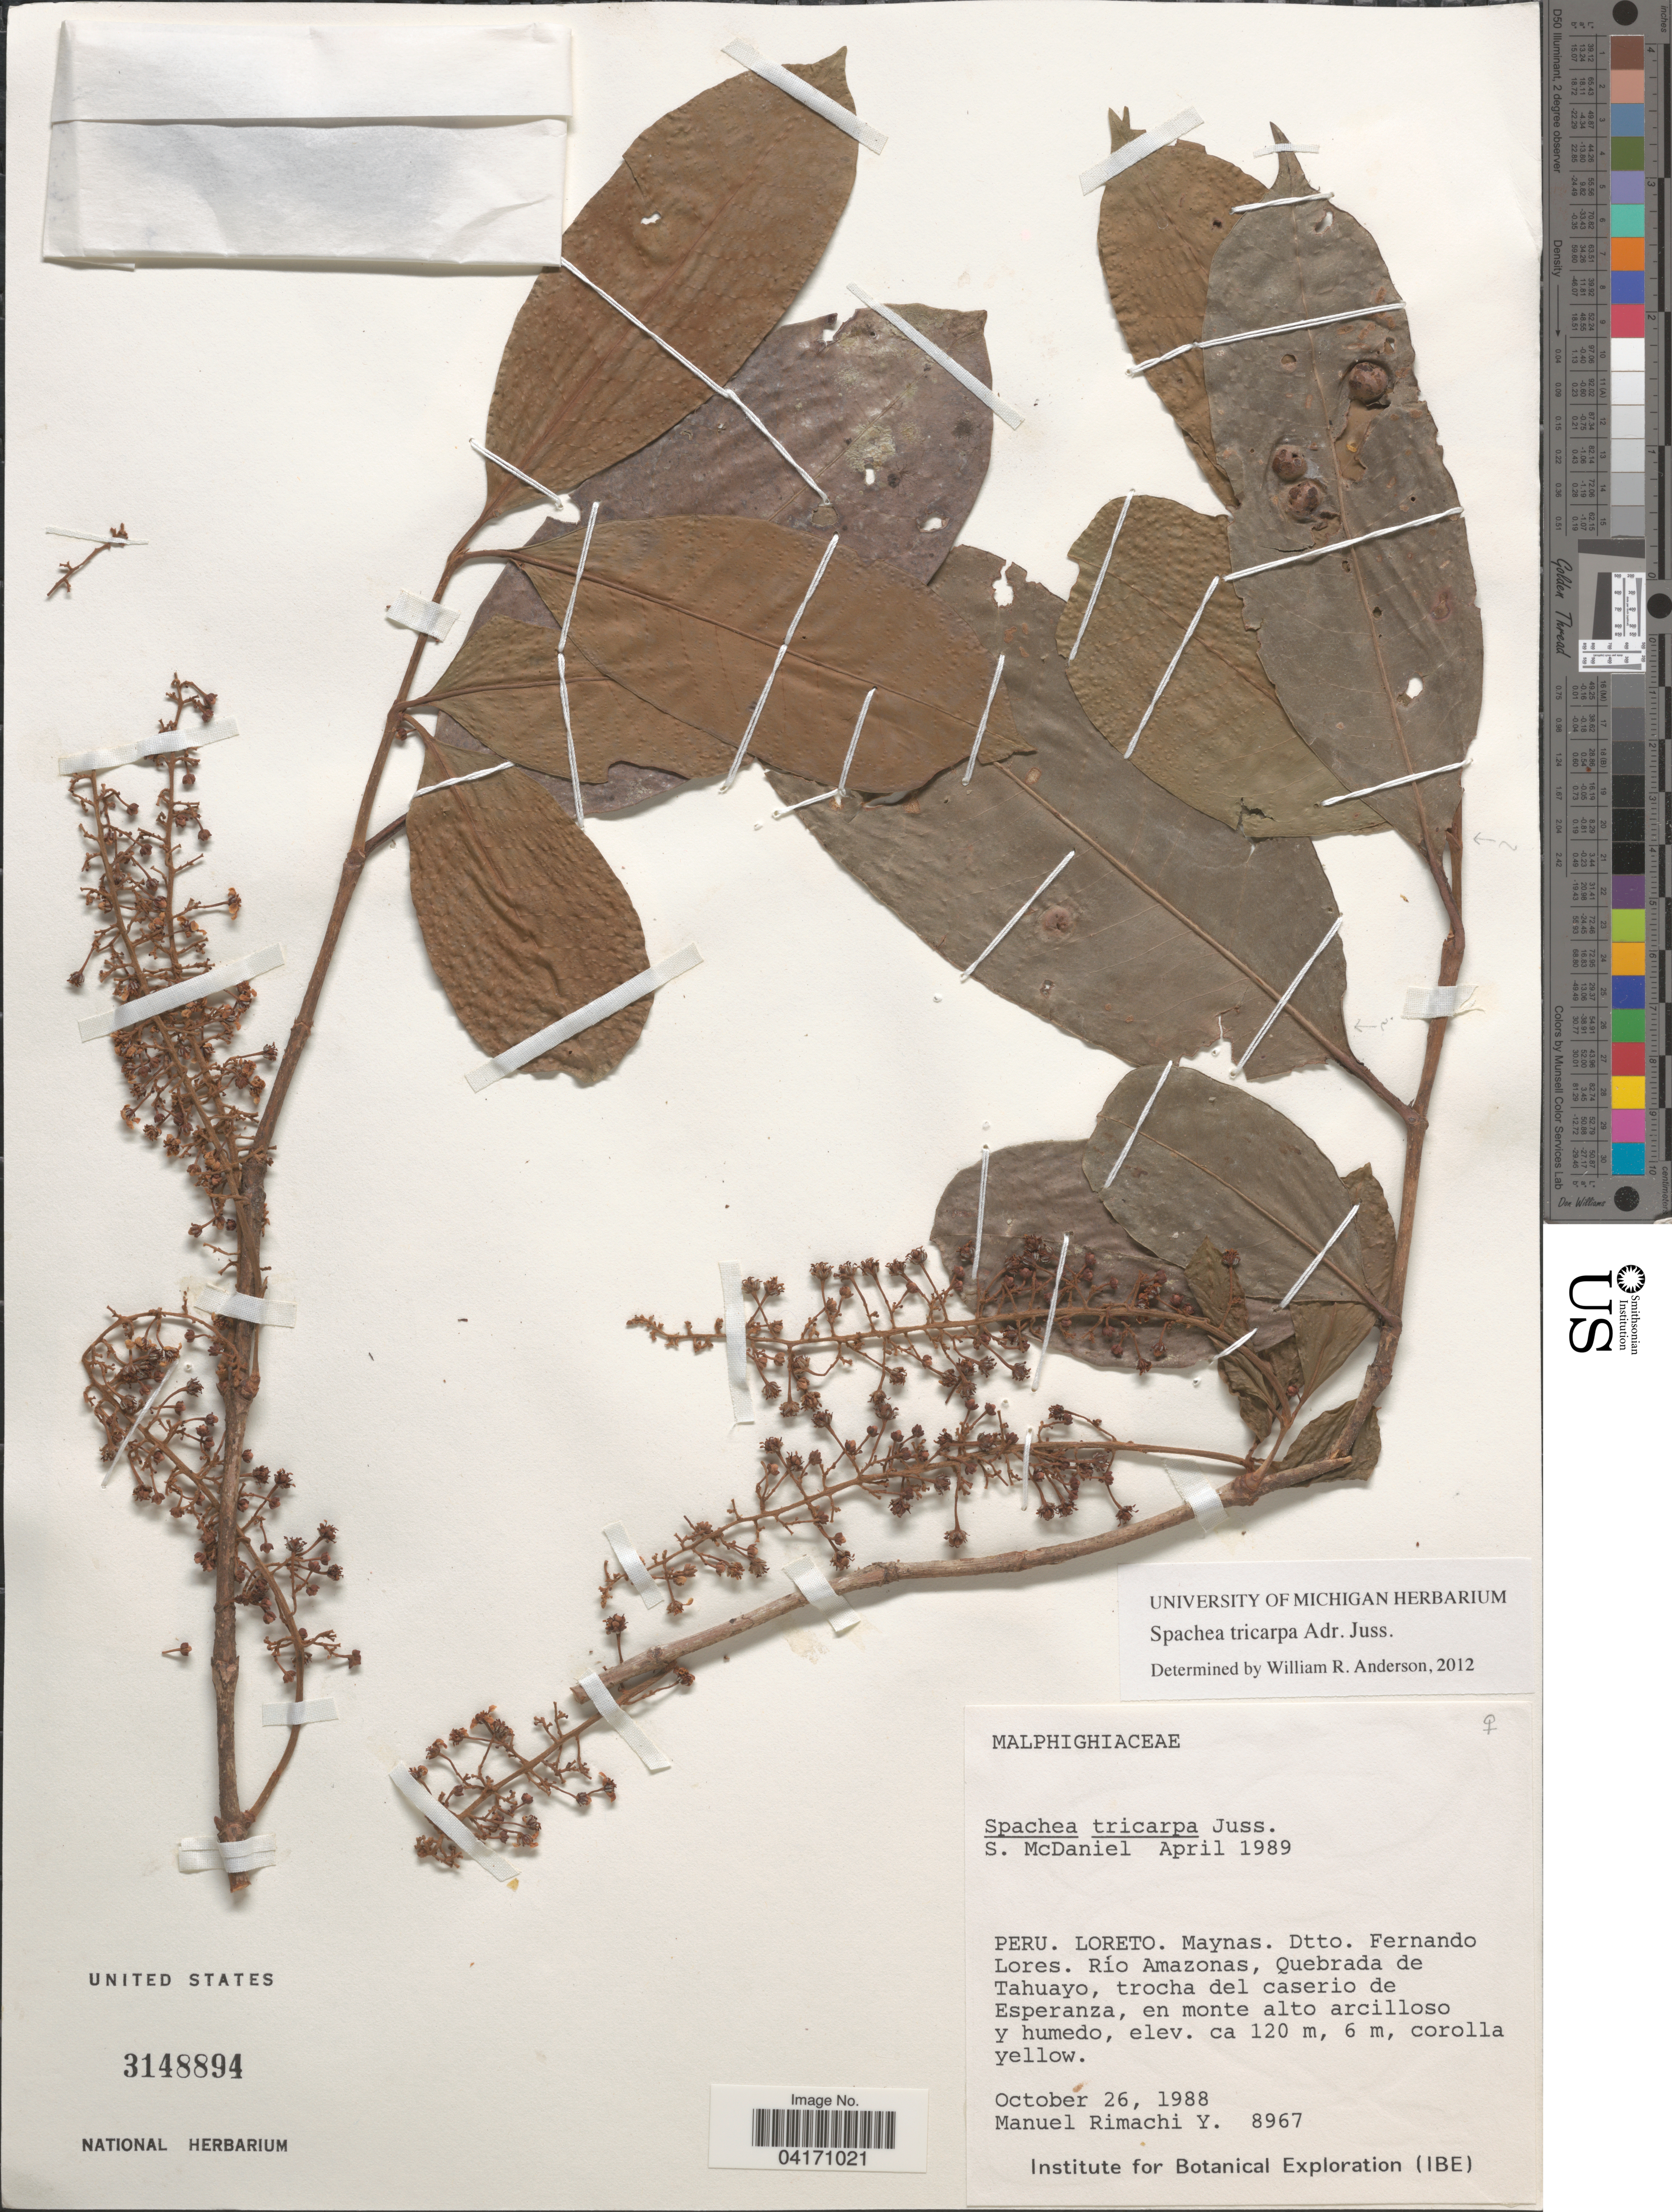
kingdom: Plantae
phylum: Tracheophyta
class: Magnoliopsida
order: Malpighiales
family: Malpighiaceae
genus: Spachea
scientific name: Spachea tricarpa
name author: A. Juss.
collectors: M. Rimachi Y.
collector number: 8967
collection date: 1988-10-26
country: Peru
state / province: Loreto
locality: Maynas. Dtto. Fernando Lores. Río Amazonas, Quebrada de Tahuayo, trocha del caserio de Esperanza, en monte alto arcilloso y humedo.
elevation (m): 120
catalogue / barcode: US 3148894